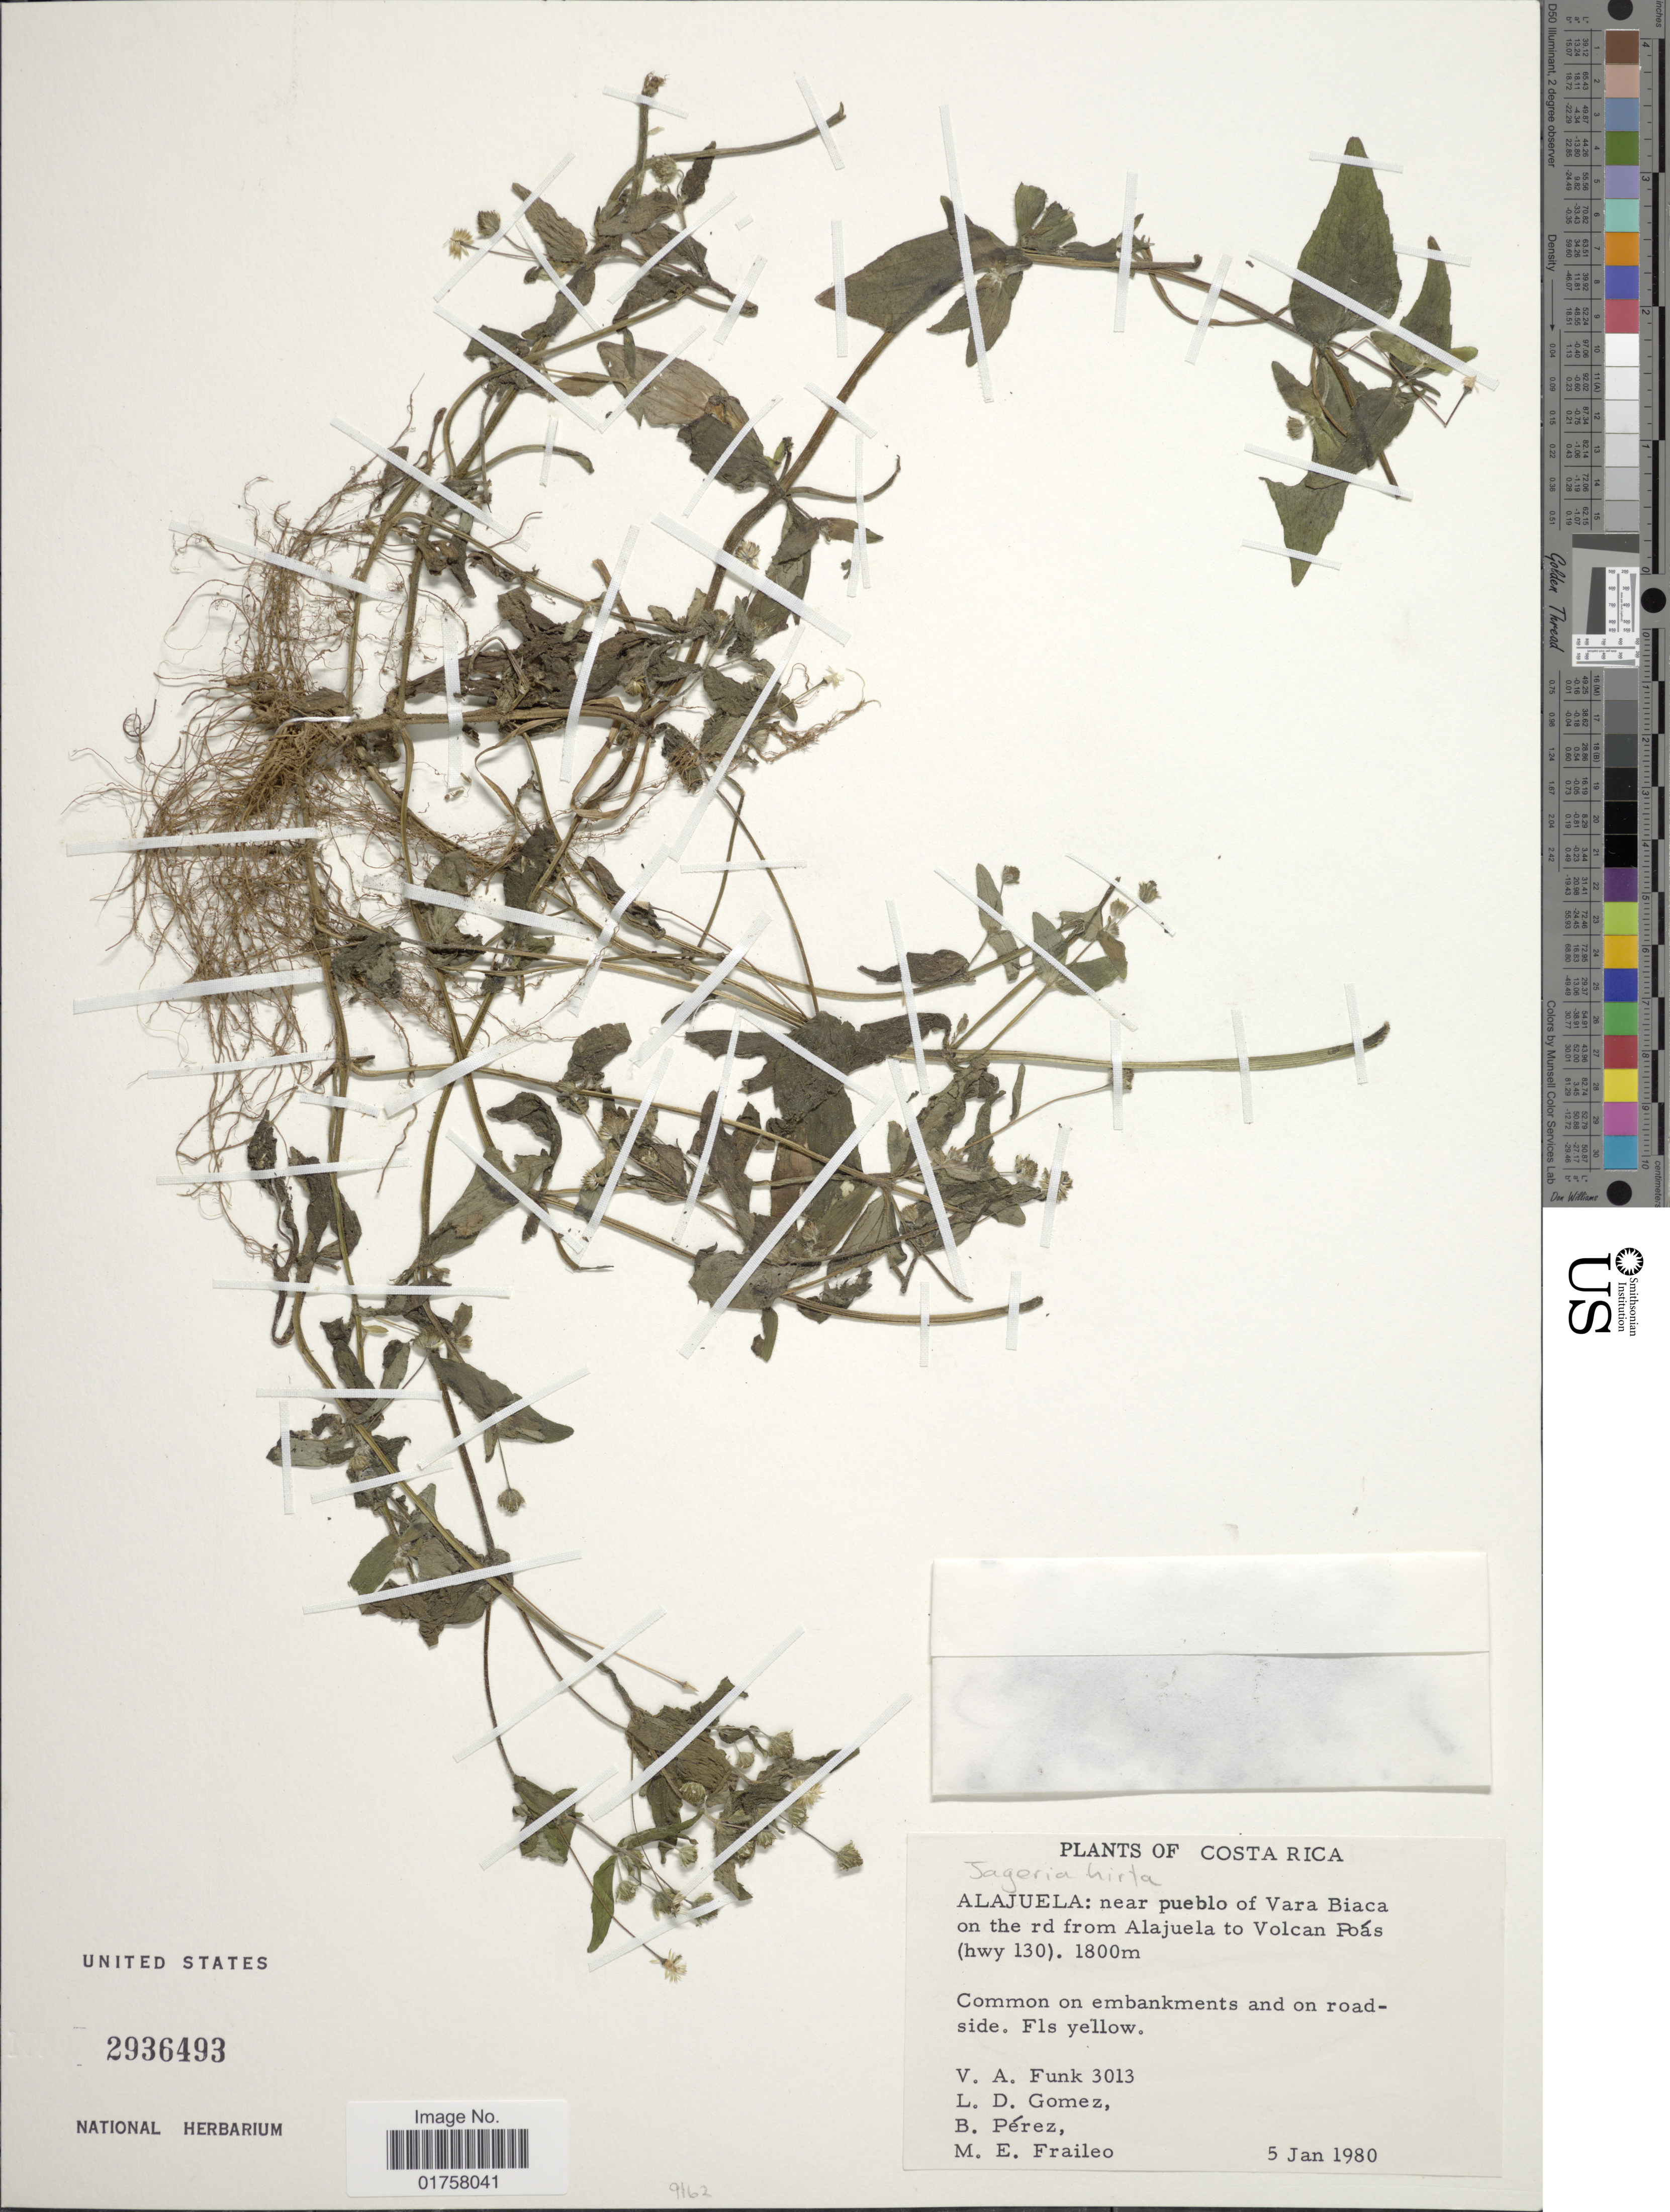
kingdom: Plantae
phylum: Tracheophyta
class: Magnoliopsida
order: Asterales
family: Asteraceae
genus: Jaegeria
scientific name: Jaegeria hirta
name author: (Lag.) Less.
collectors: V. Funk, L. Gomez, B. Pérez & G. M. Fraileo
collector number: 3013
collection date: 1980-01-05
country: Costa Rica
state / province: Alajuela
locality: Near pueblo of Vara Biaca on the rd from Alajuela to Volcan Poás (hwy 130)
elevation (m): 1800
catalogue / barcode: US 2936493